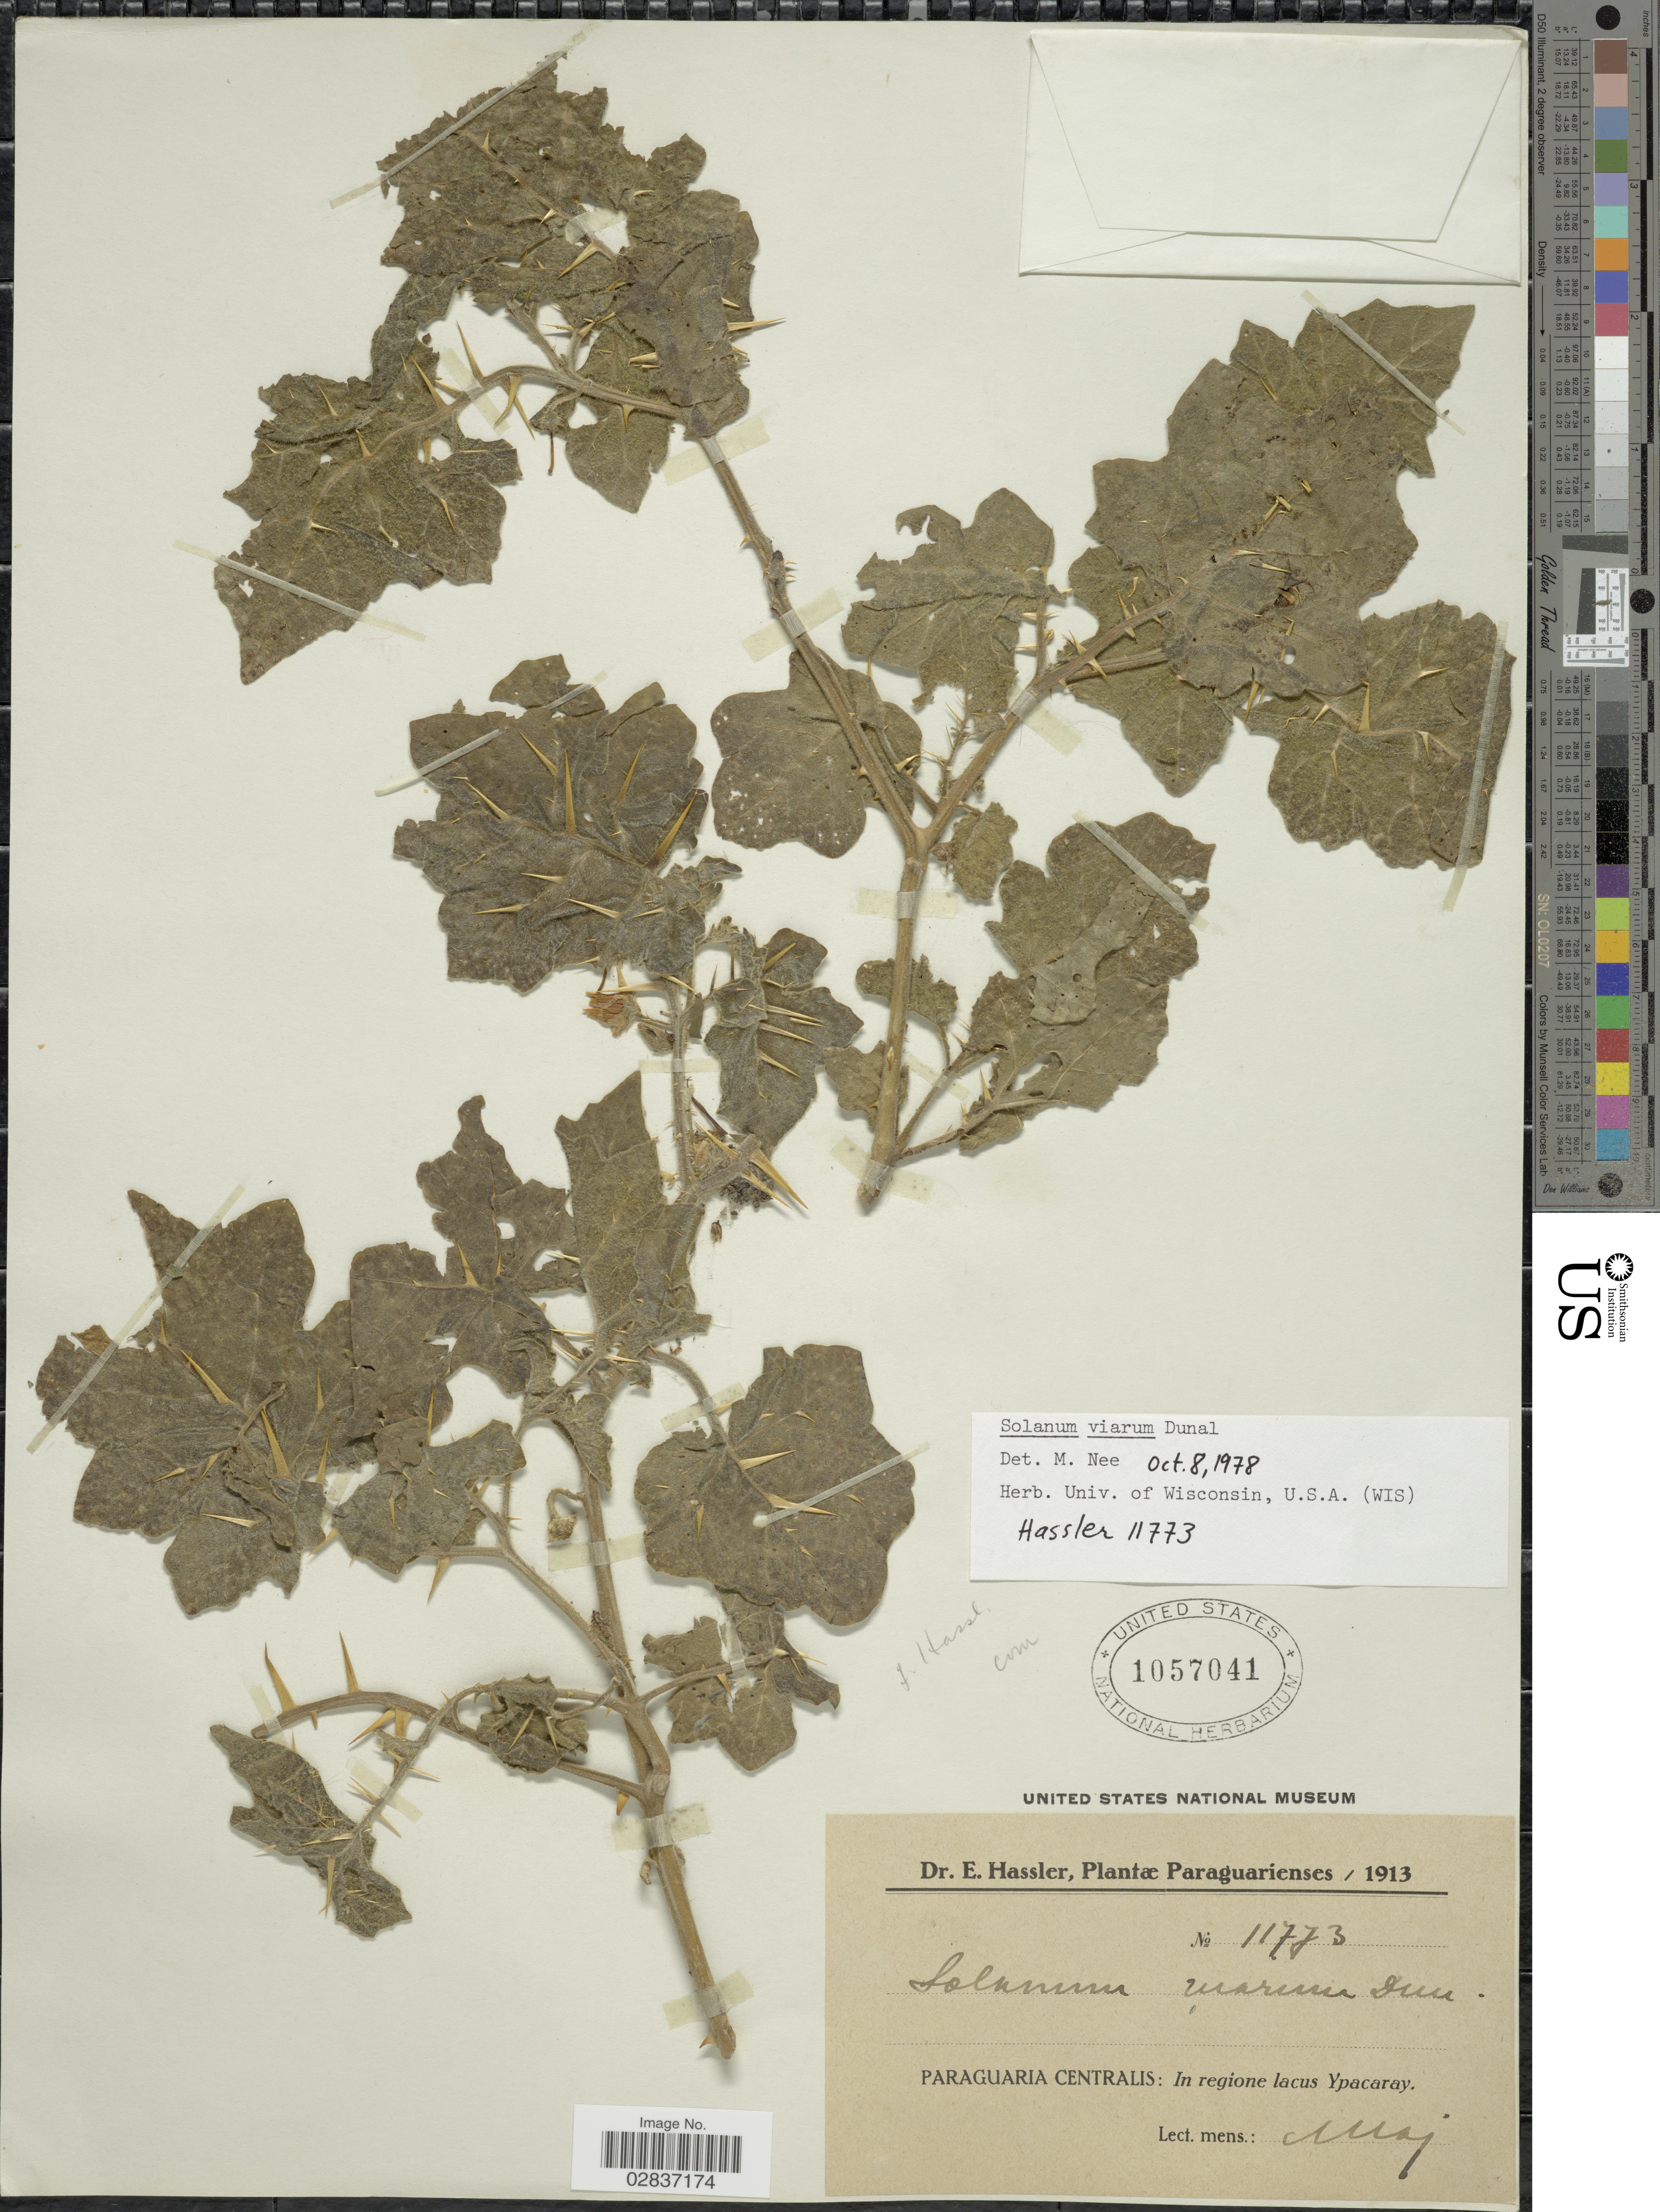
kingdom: Plantae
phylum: Tracheophyta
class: Magnoliopsida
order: Solanales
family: Solanaceae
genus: Solanum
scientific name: Solanum viarum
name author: Dunal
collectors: E. Hassler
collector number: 11773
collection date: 1913-05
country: Paraguay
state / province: Paraguari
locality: Paraguaria Centralis: In regione lacus Ypacaray.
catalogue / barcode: US 14057041